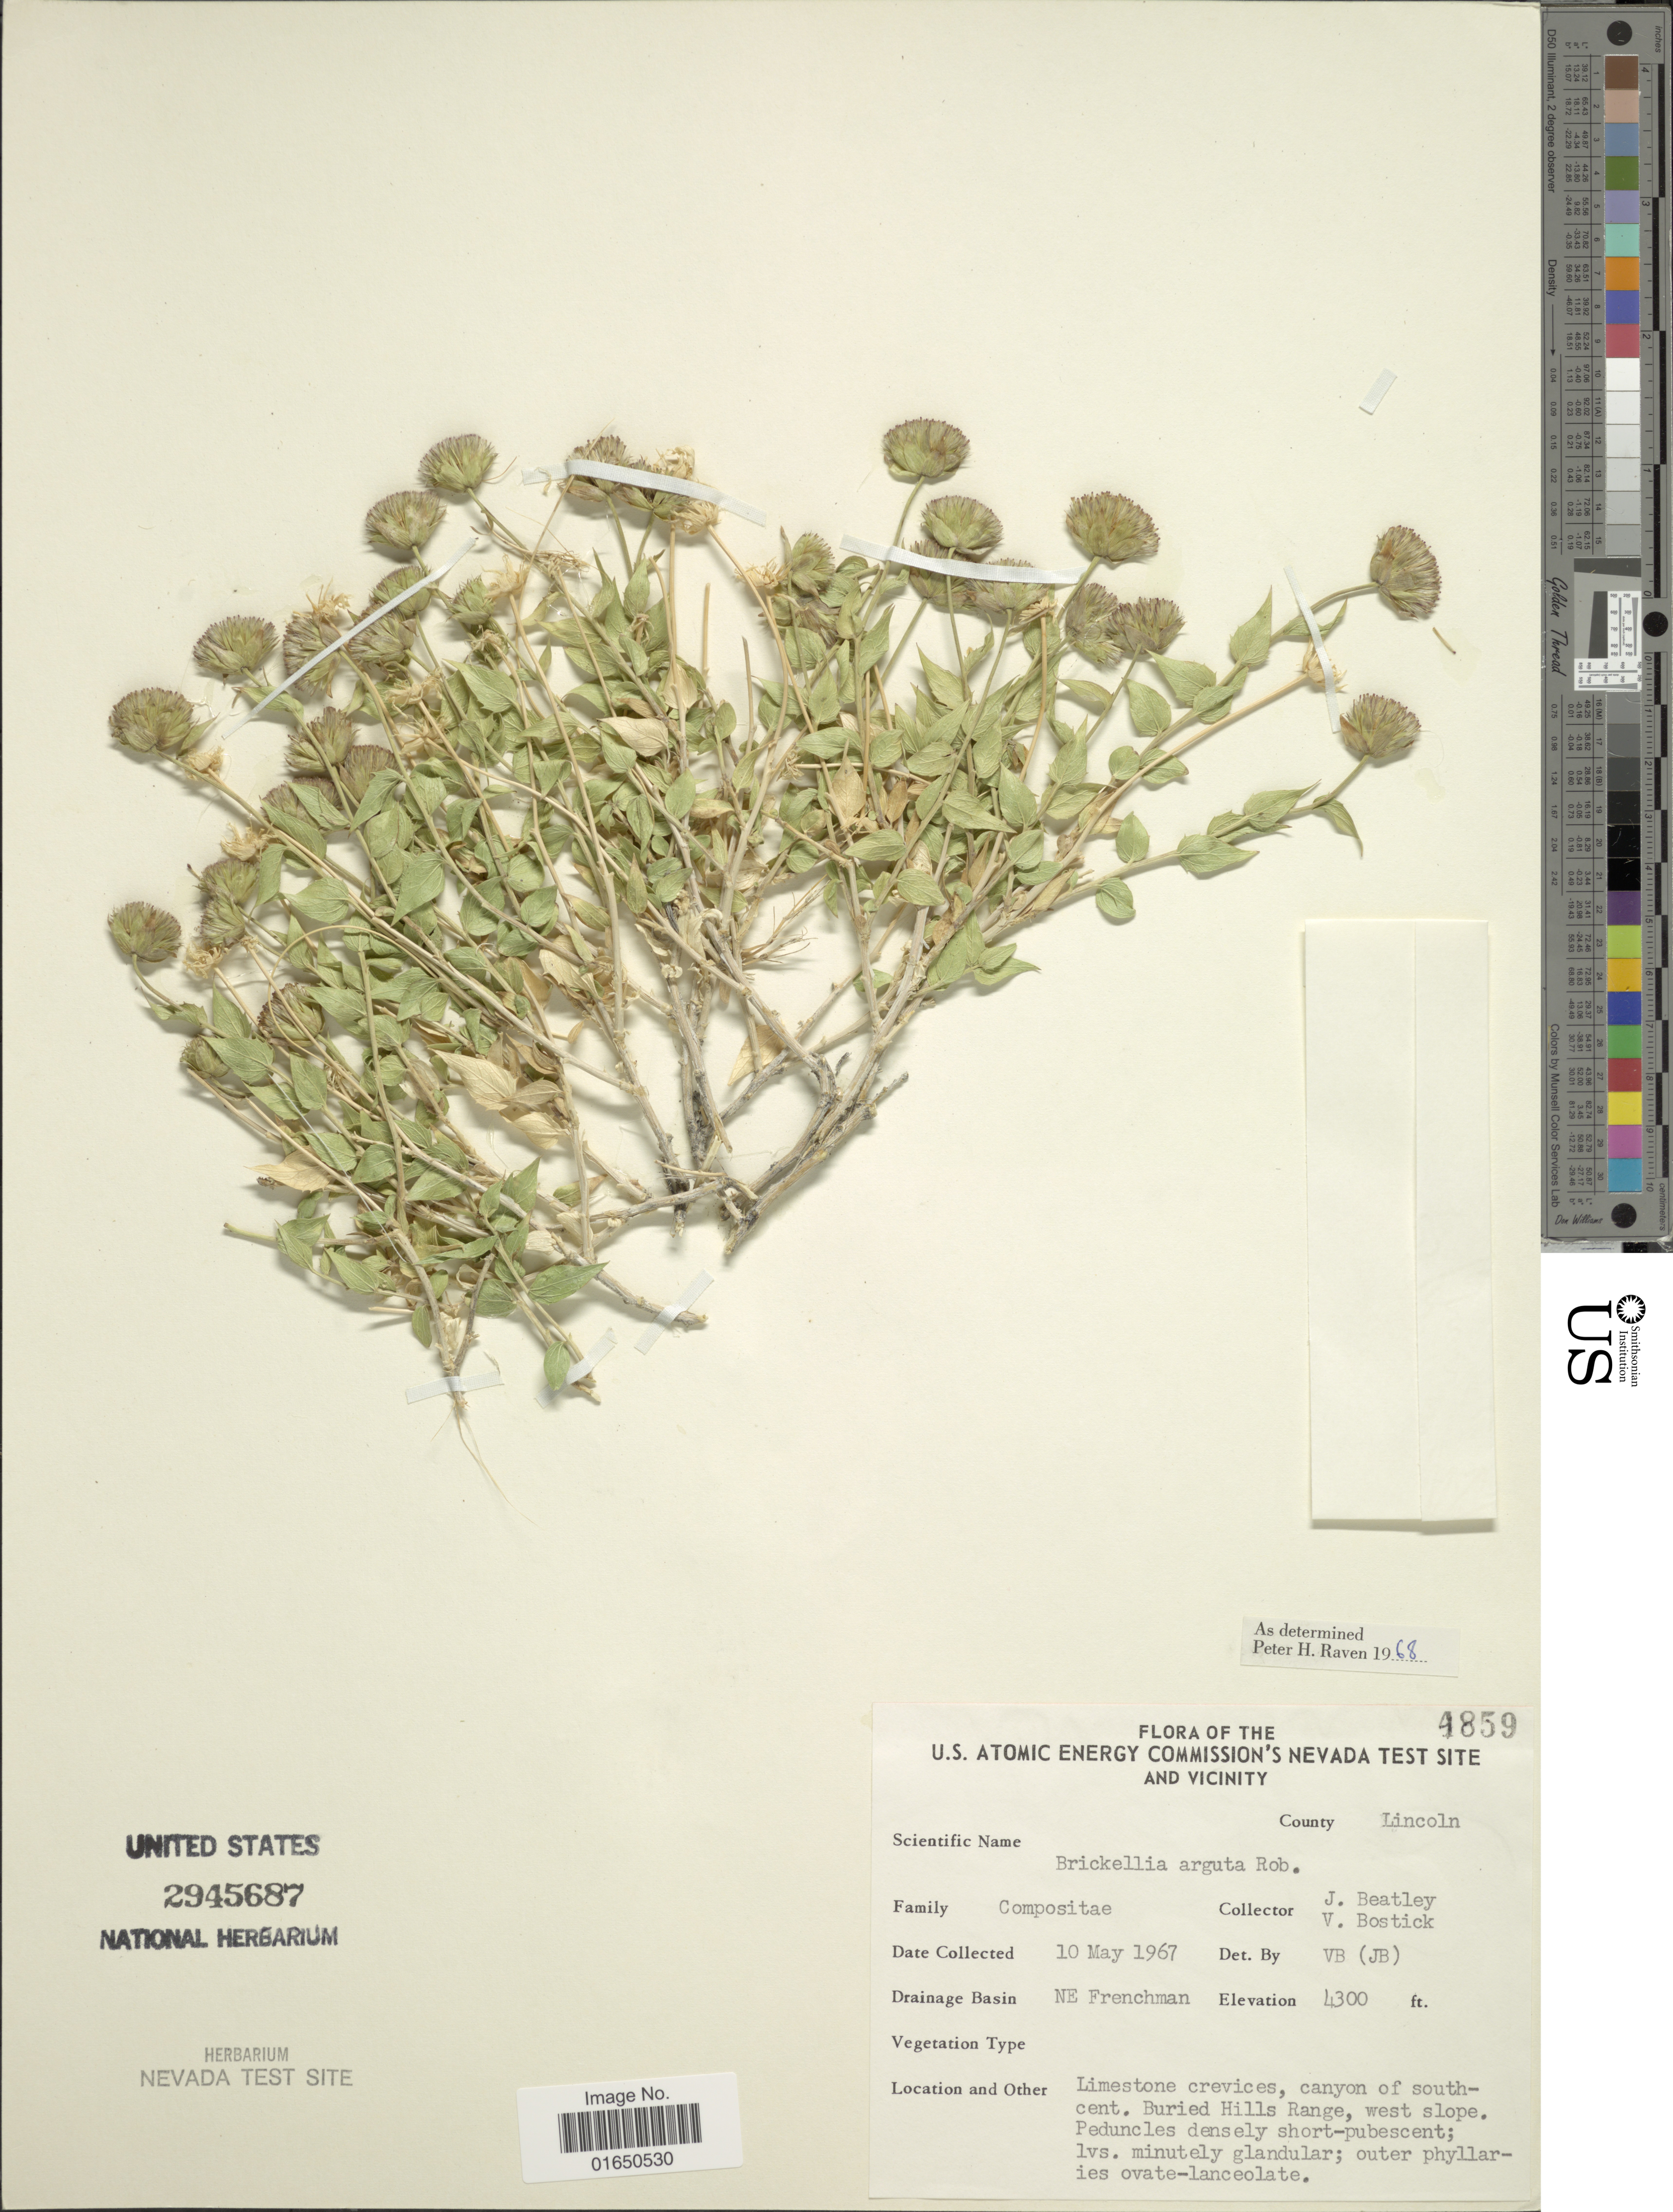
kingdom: Plantae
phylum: Tracheophyta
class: Magnoliopsida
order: Asterales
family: Asteraceae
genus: Brickellia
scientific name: Brickellia arguta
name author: B.L. Rob.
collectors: J. C. Beatley & V. Bostick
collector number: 4859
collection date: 1967-05-10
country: United States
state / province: Nevada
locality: U. S. Atomic Energy Commission's Nevada's test site and vicinity. County Lincoln. Drainage Basin NE Frenchman. canyon of southcent. Buried Hills Range, west slope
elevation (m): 1311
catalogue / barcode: US 2945687